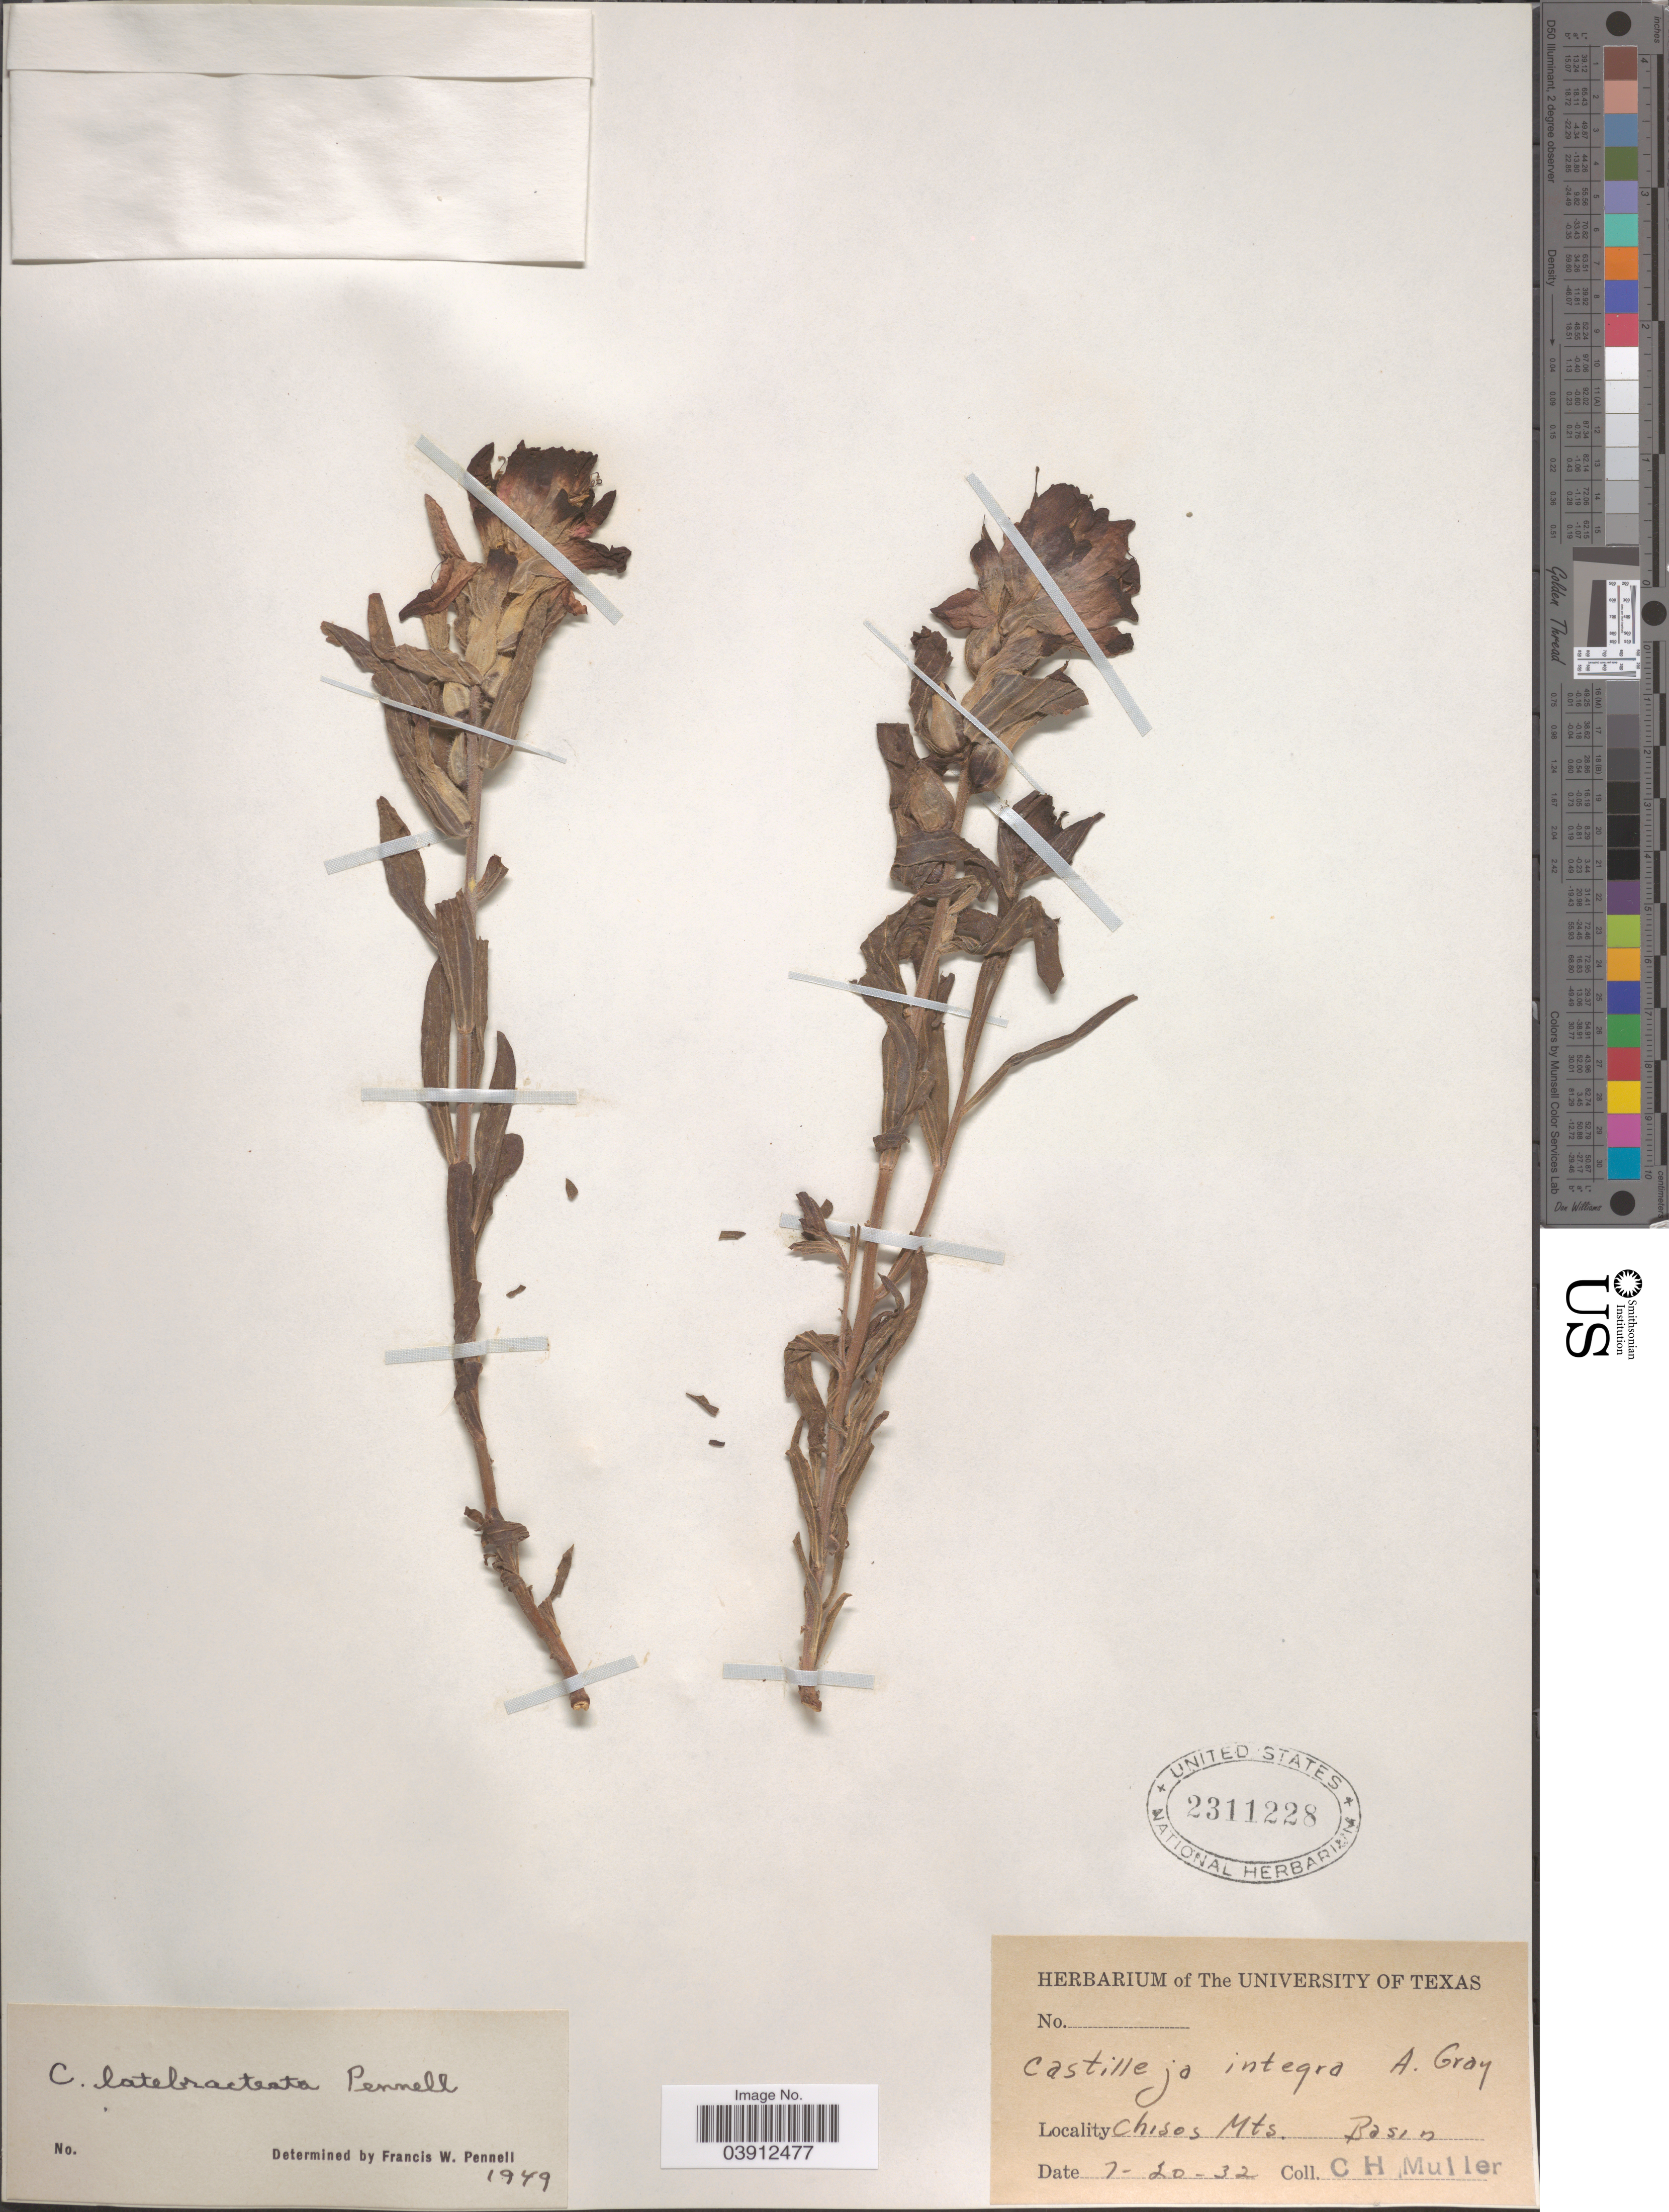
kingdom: Plantae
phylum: Tracheophyta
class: Magnoliopsida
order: Lamiales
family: Orobanchaceae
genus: Castilleja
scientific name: Castilleja latebracteata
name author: Pennell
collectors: C. H. Mueller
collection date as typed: Transcribed d/m/y: 20/7/32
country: United States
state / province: Texas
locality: Chisos Mts. Basin.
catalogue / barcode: US 2311228